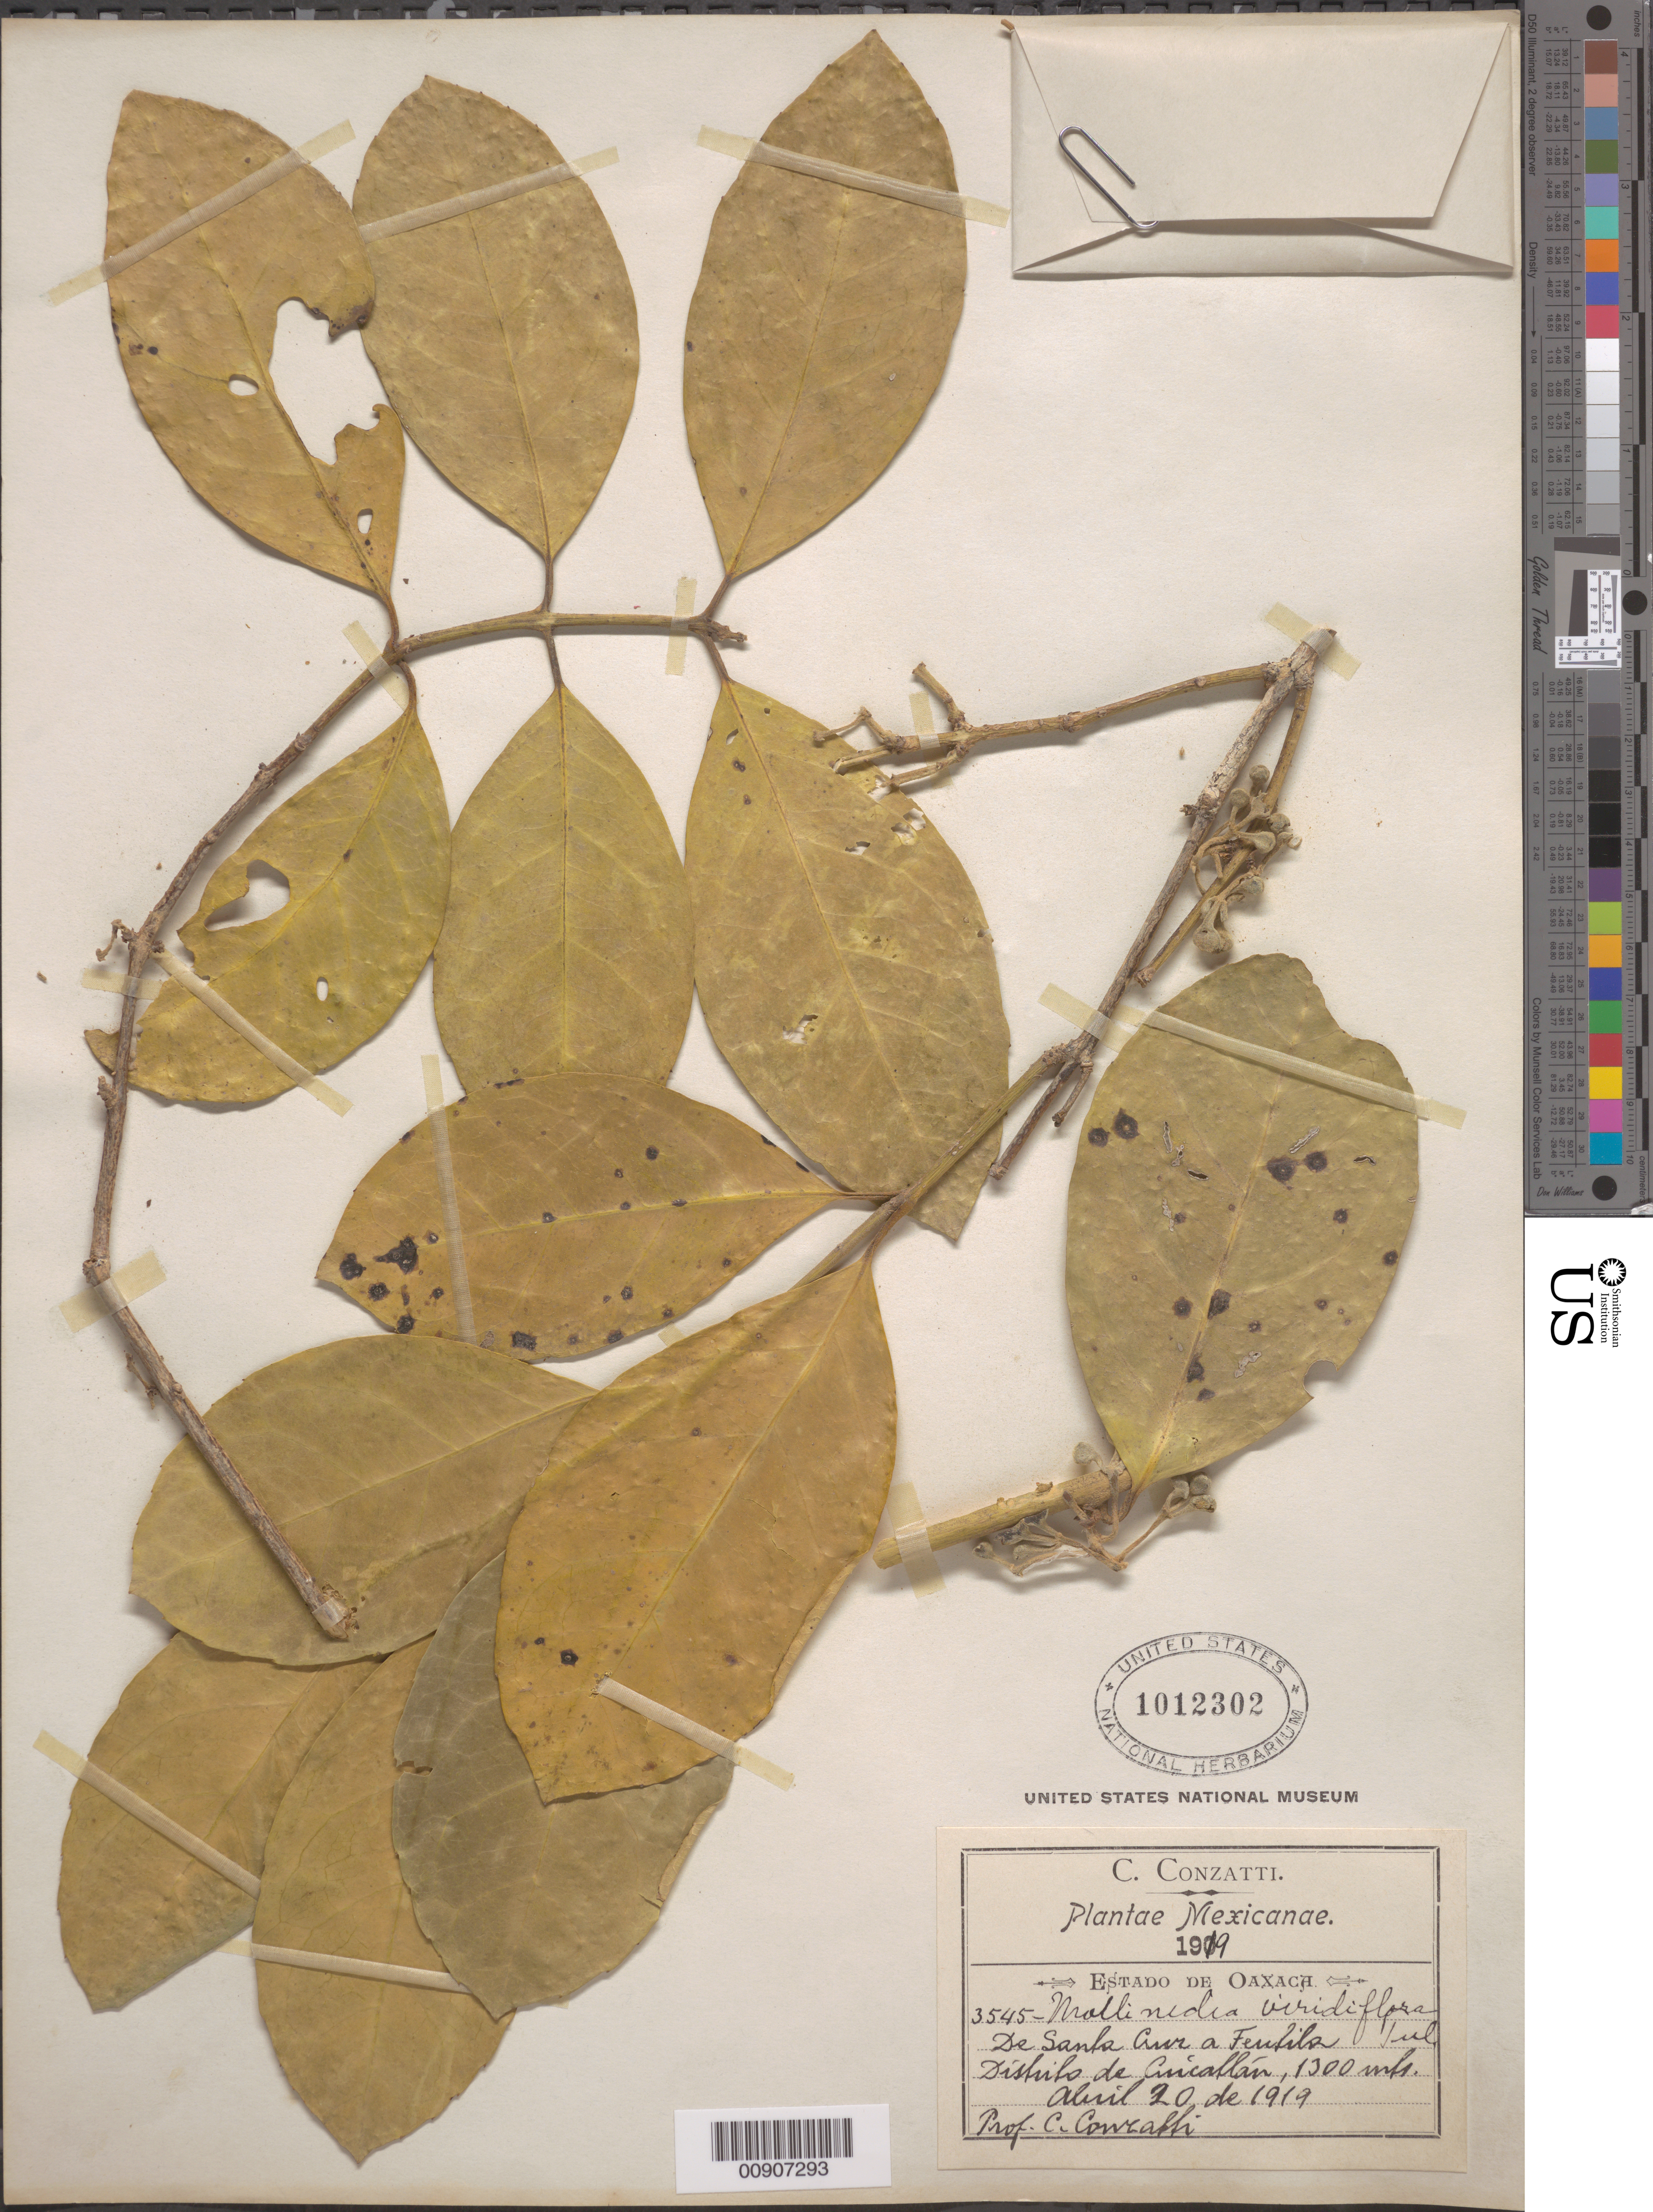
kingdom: Plantae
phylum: Tracheophyta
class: Magnoliopsida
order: Laurales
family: Monimiaceae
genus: Mollinedia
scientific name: Mollinedia viridiflora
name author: Tul.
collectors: C. Conzatti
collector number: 3545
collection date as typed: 20 Apr 1919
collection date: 1919-04-20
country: Mexico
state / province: Oaxaca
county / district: Cuicatlán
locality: De Santa Cruz a Teutila, Distrito de Cuicatlán, Oaxaca.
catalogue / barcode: US 1012302